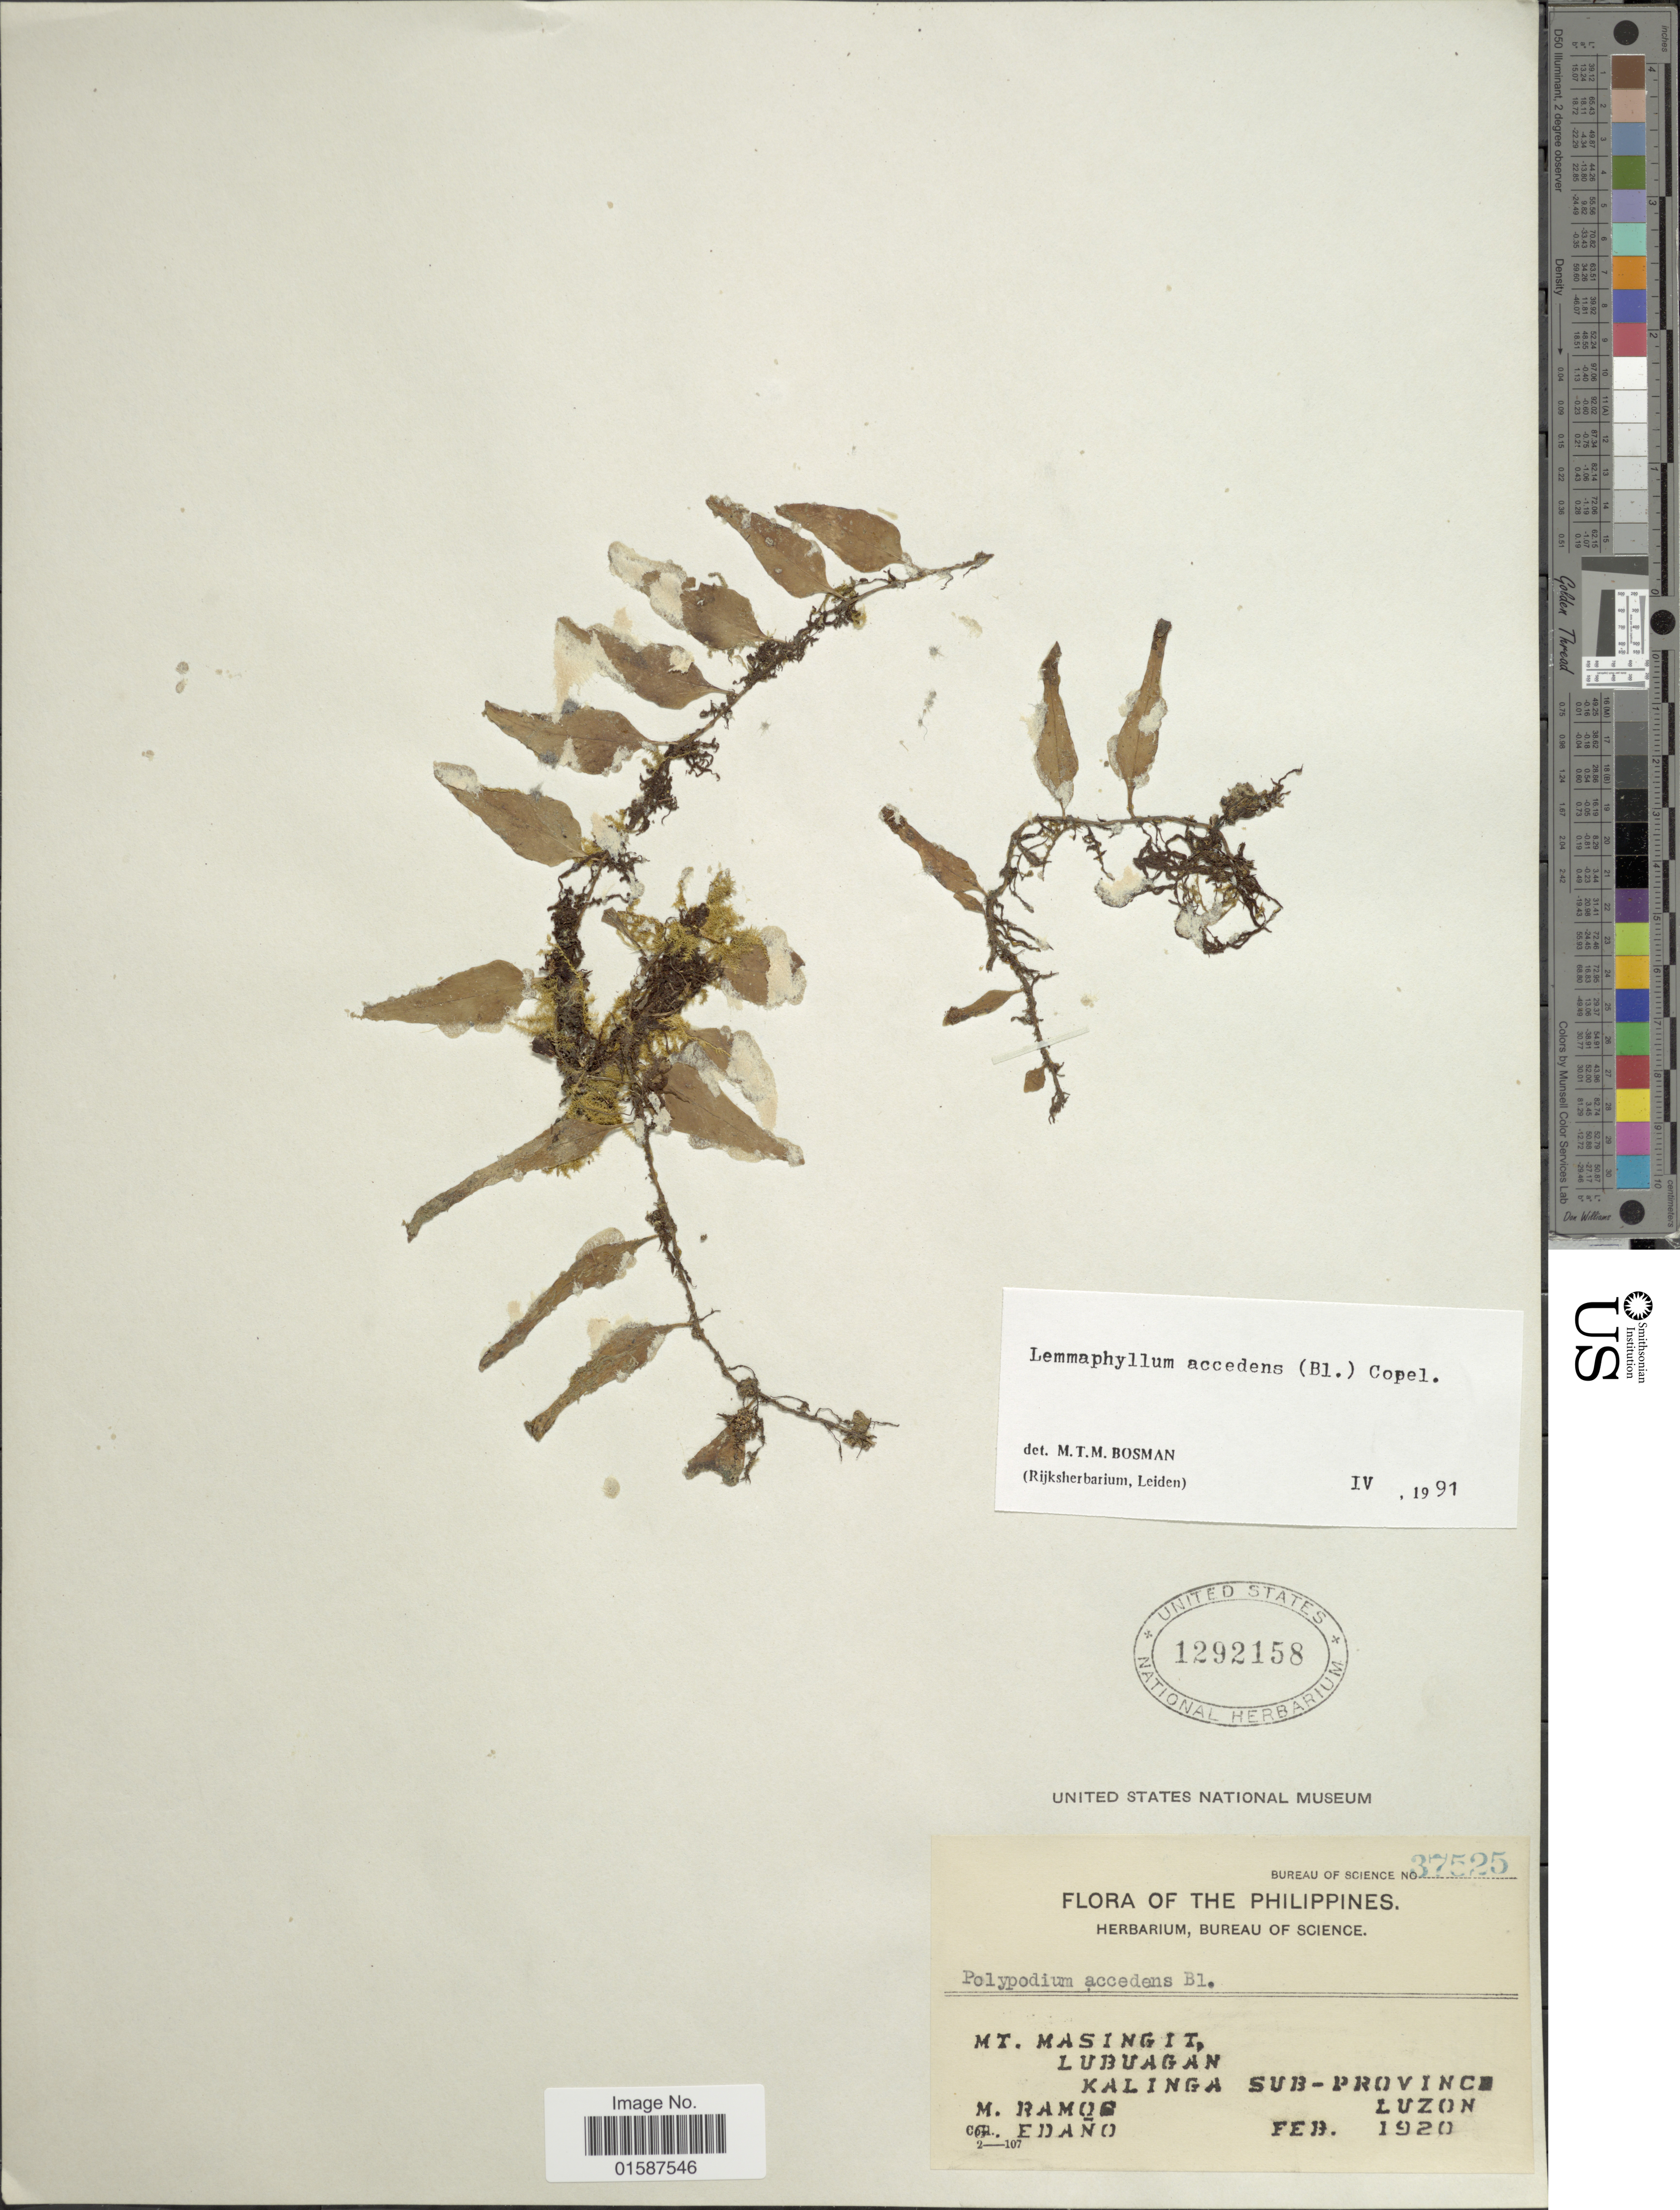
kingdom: Plantae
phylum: Tracheophyta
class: Polypodiopsida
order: Polypodiales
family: Polypodiaceae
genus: Lemmaphyllum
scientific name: Lemmaphyllum accedens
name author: (Blume) Donk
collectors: M. Ramos & G. Edaño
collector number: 37525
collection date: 1920-02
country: Philippines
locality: Mt. Masingi, Lubuagan, Kalinga Sub-Province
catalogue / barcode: US 1292158